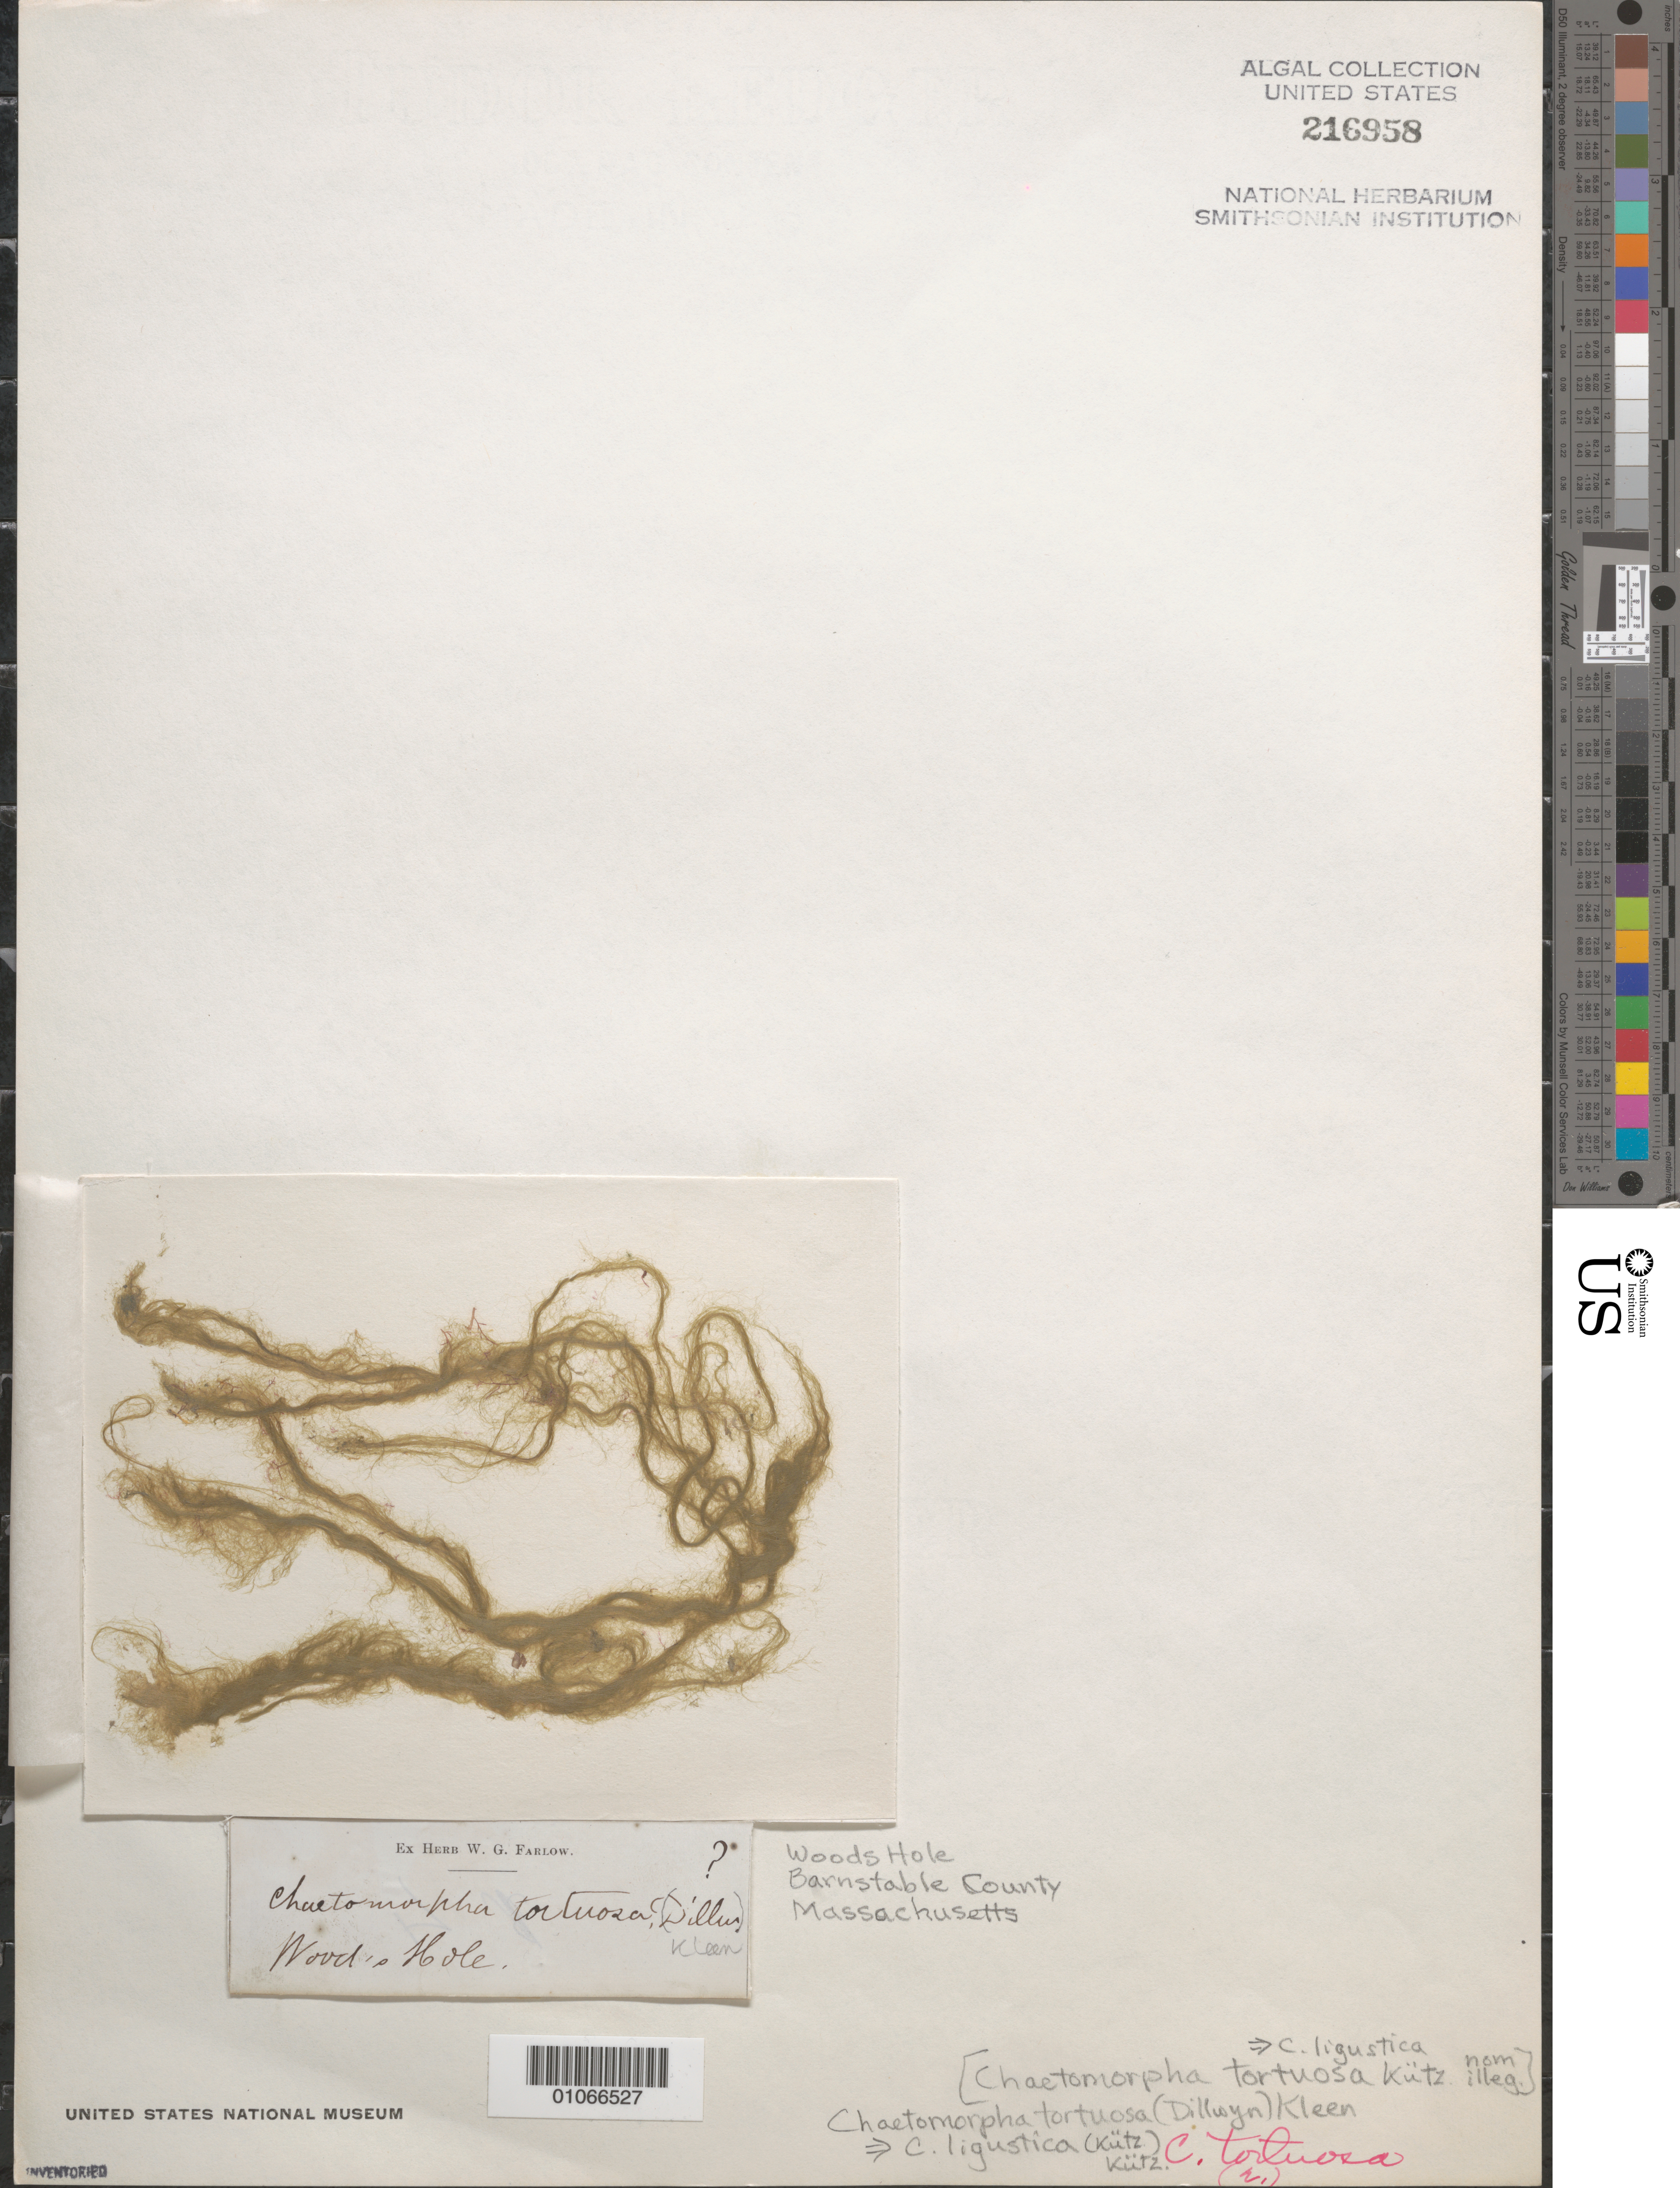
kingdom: Plantae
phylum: Chlorophyta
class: Ulvophyceae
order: Cladophorales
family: Cladophoraceae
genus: Chaetomorpha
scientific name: Chaetomorpha ligustica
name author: (Kütz.) Kütz.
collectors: W. Farlow (Herbarium)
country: United States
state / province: Massachusetts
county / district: Barnstable County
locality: Woods Hole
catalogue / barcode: US 216958